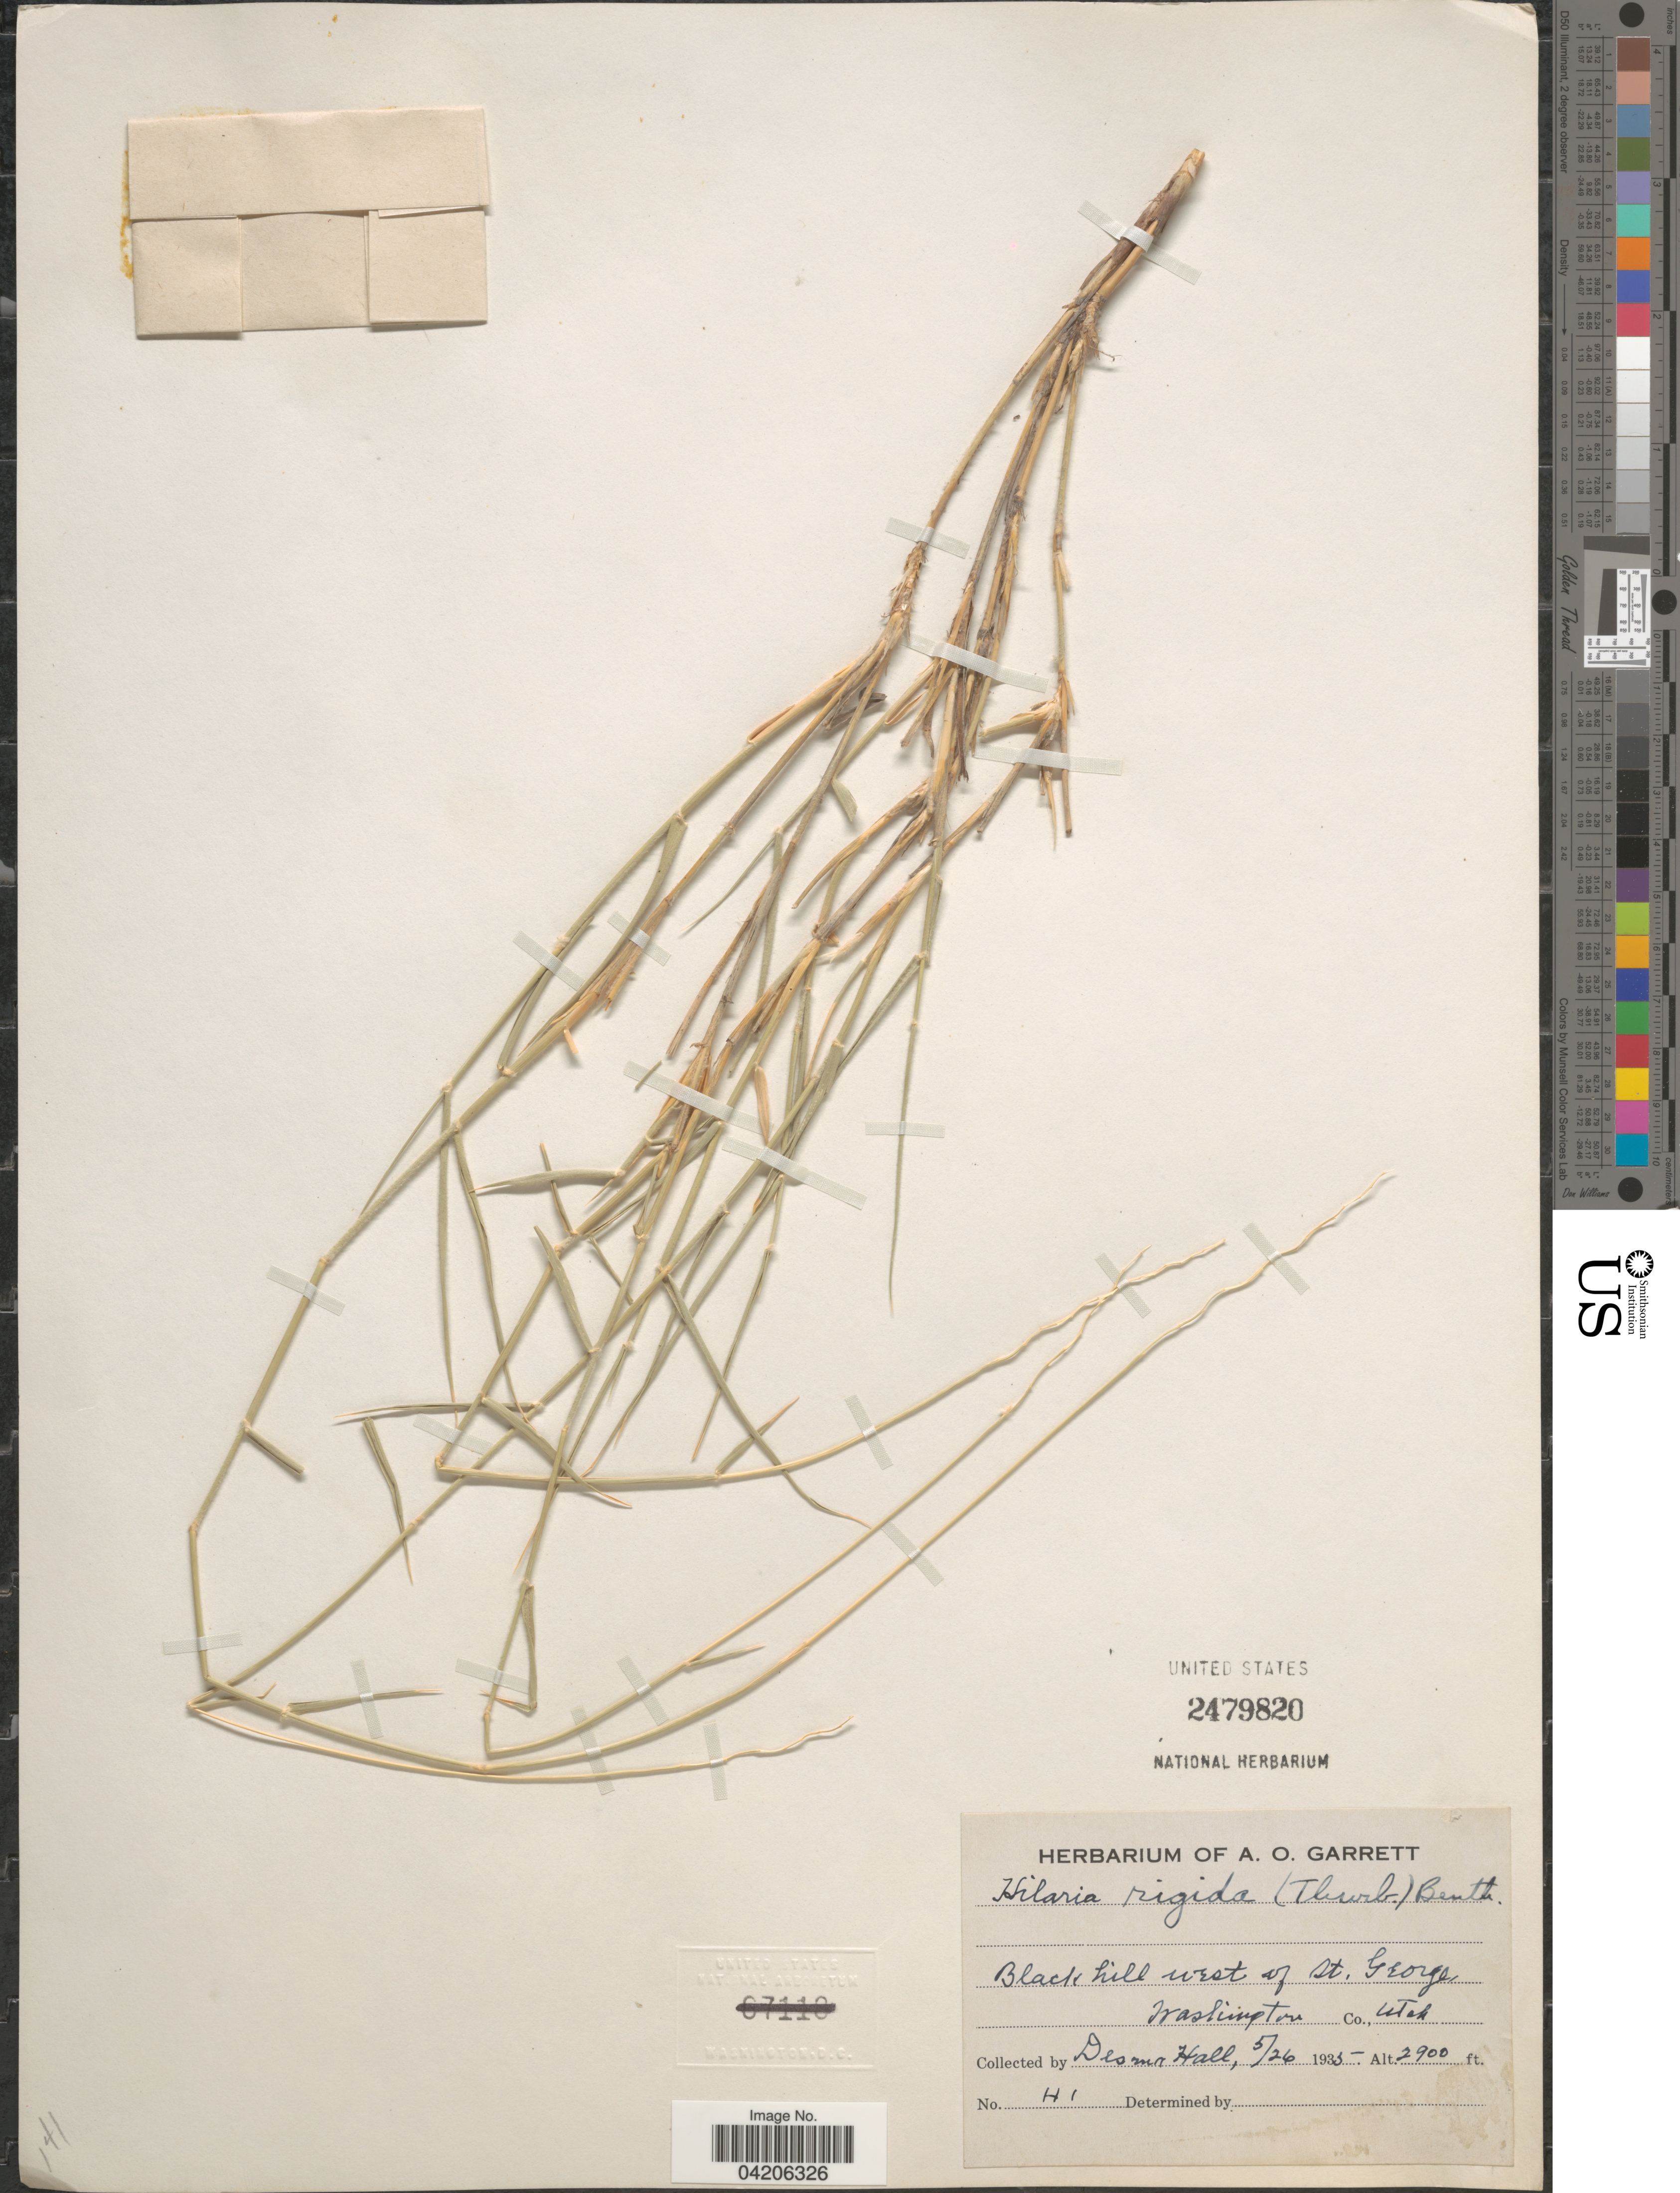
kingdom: Plantae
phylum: Tracheophyta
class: Liliopsida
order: Poales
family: Poaceae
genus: Hilaria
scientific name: Hilaria rigida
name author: (Thurb.) Benth. ex Scribn.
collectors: D. Hall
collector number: H1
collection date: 1935-05-26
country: United States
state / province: Utah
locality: Black hill west of St. George, Washington Co.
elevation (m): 884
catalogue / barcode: US 2479820